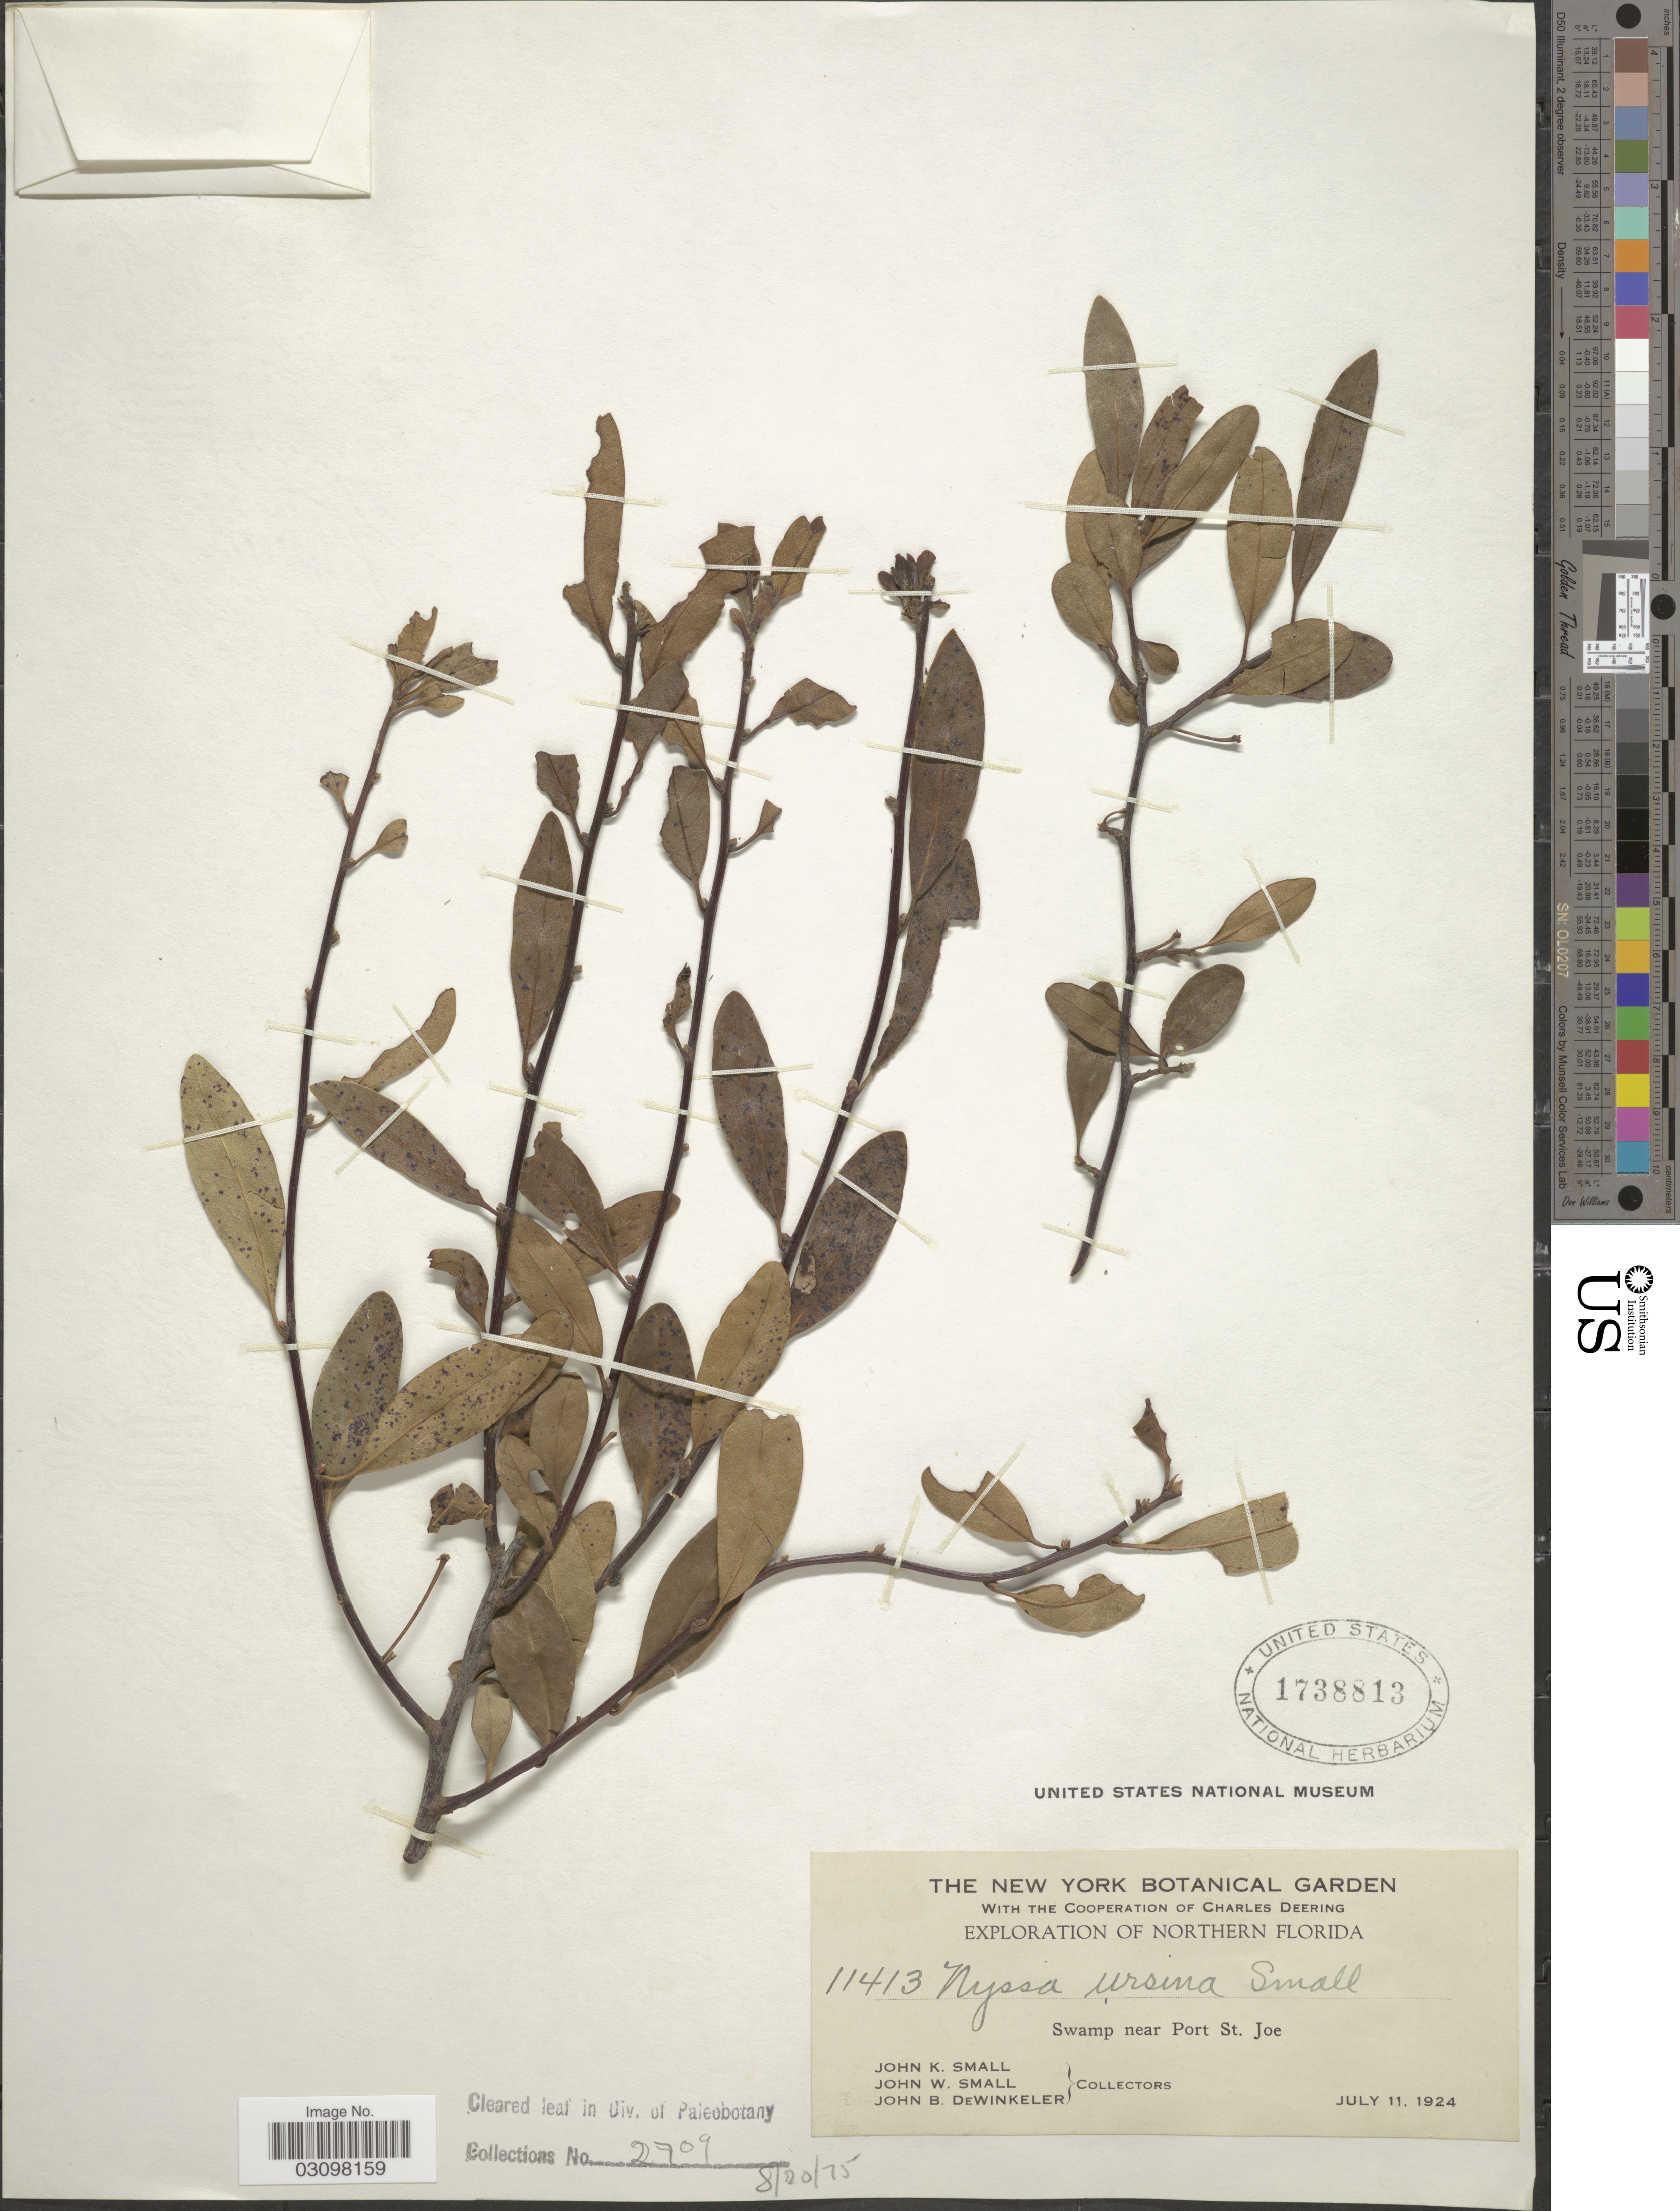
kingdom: Plantae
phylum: Tracheophyta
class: Magnoliopsida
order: Cornales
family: Nyssaceae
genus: Nyssa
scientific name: Nyssa ursina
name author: Small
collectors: J. K. Small, J. K. Small & J. B. Dewinkeler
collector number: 11413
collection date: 1924-07-11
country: United States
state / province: Florida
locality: Northern Florida. Swamp near Port St. Joe.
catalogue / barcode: US 1738813